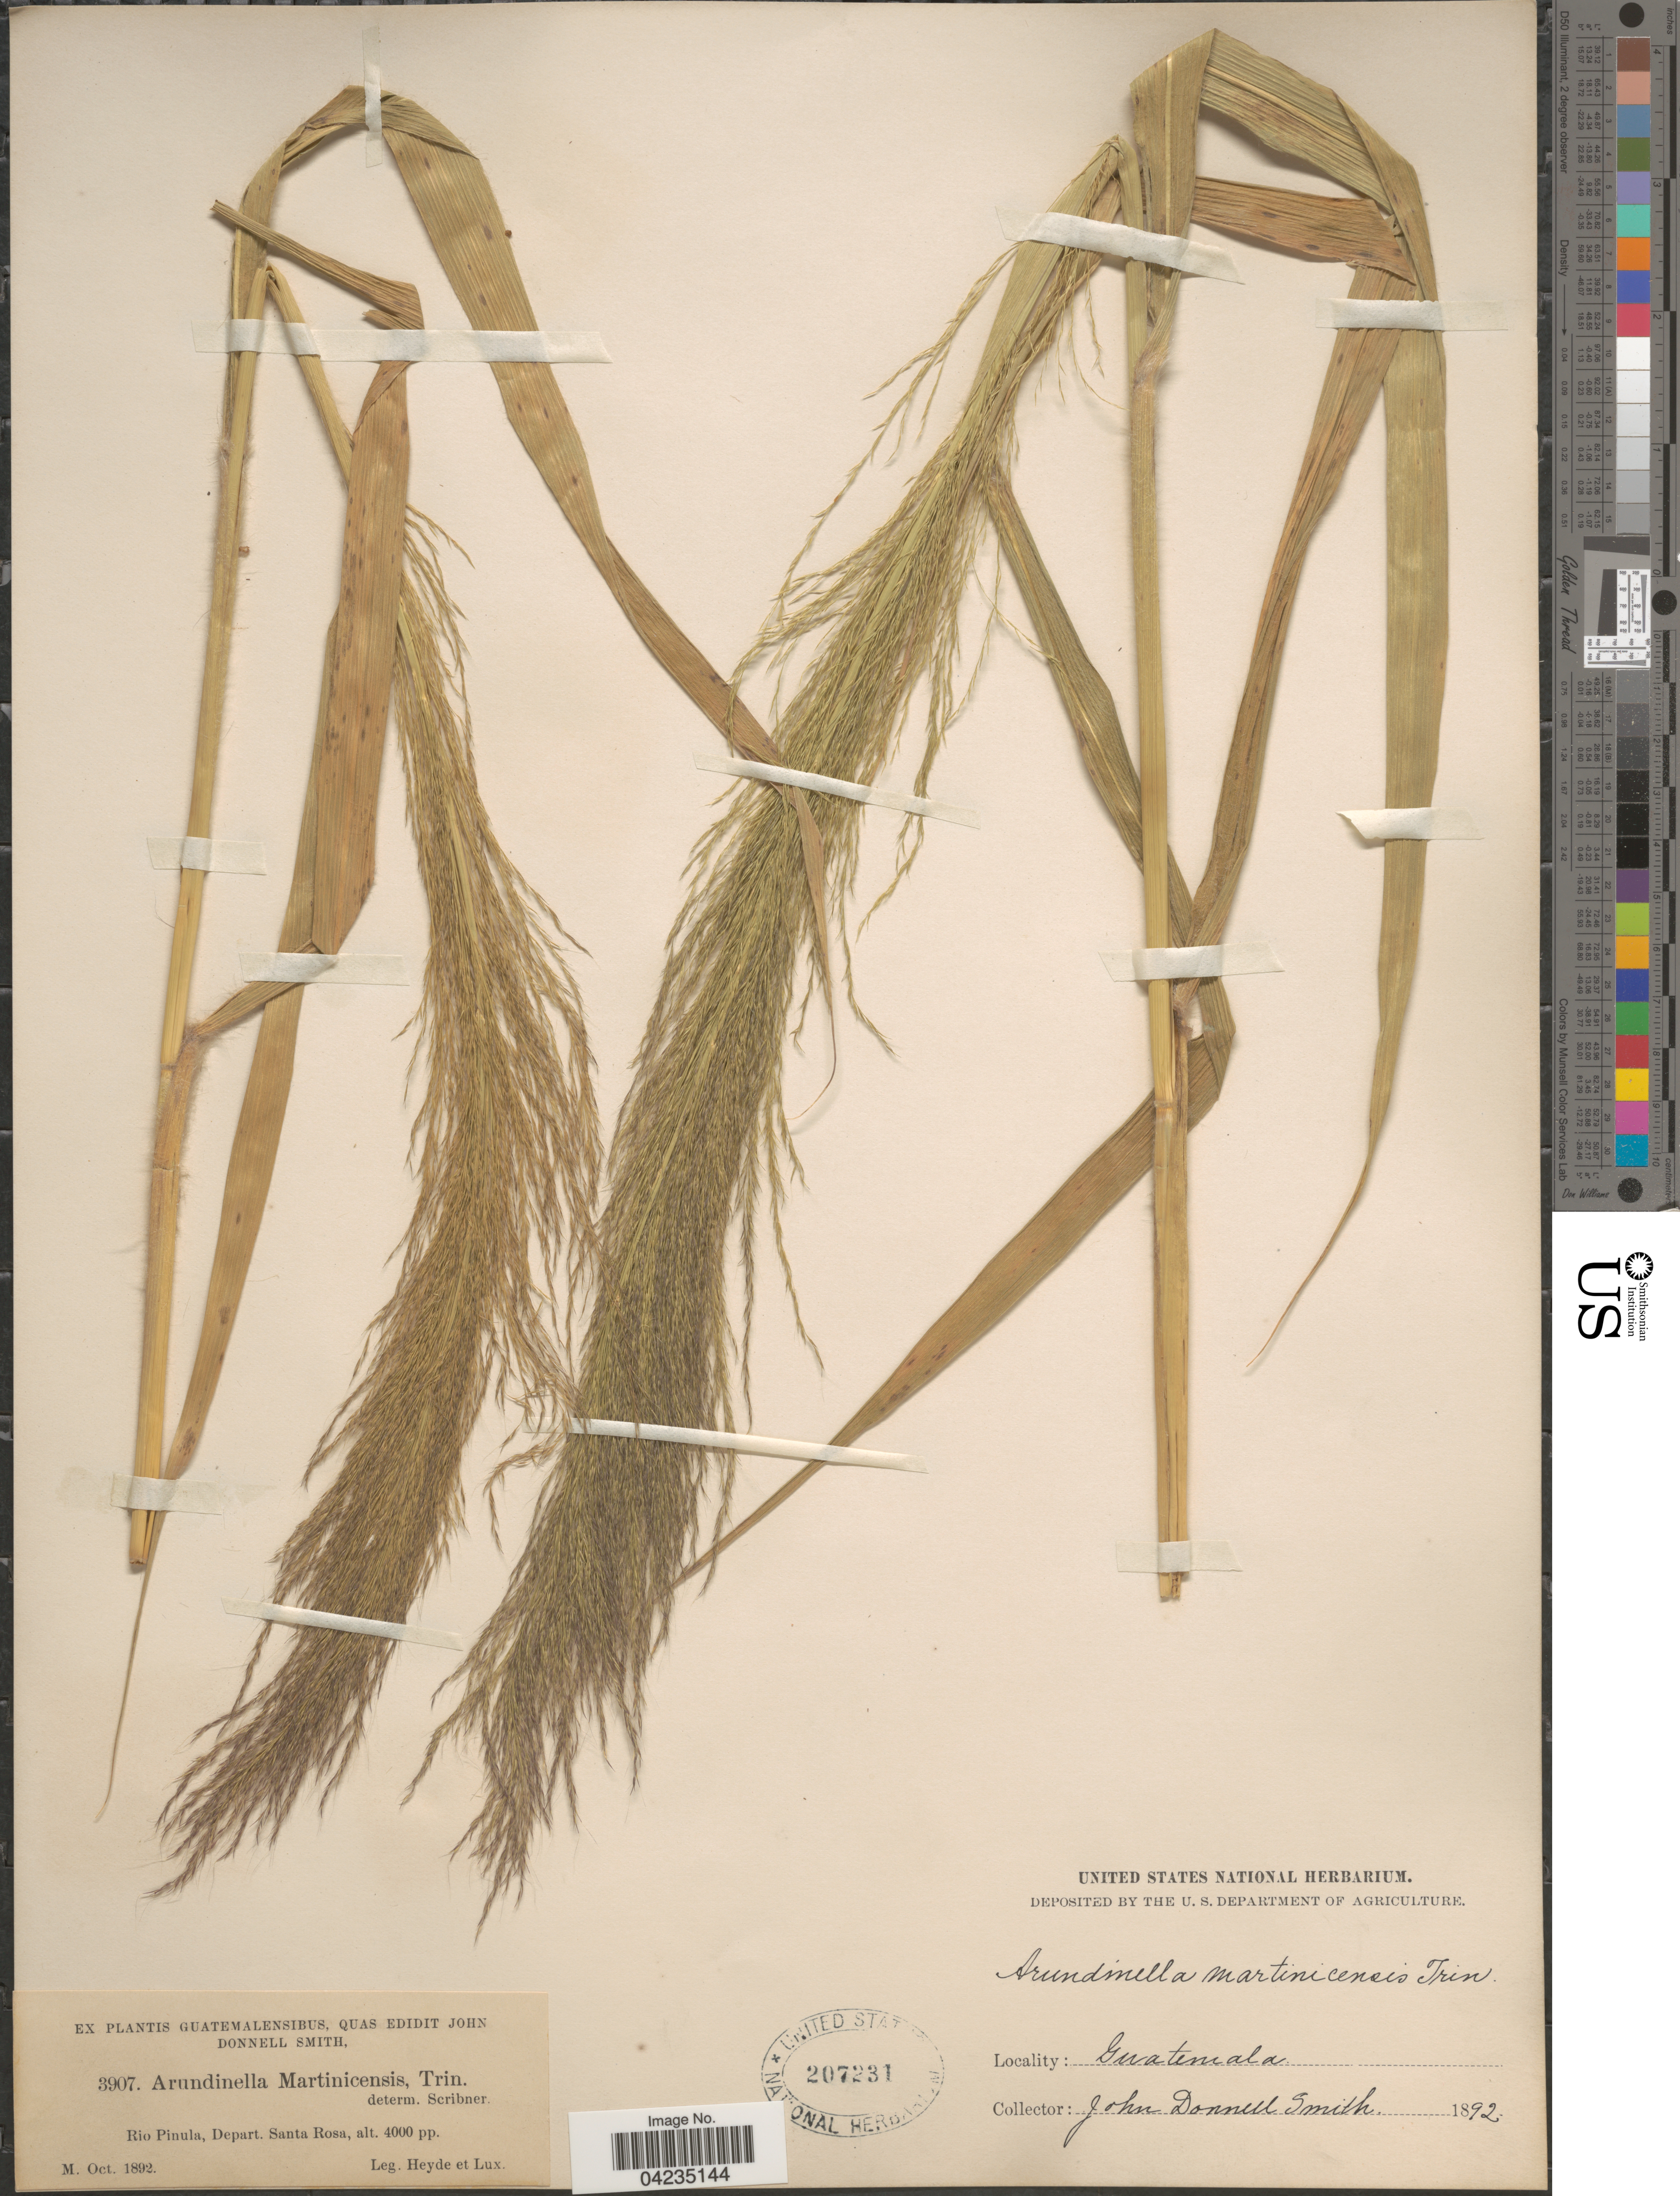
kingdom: Plantae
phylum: Tracheophyta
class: Liliopsida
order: Poales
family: Poaceae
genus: Arundinella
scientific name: Arundinella deppeana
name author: Nees ex Steud.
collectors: Heyde & Lux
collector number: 3907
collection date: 1892-10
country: Guatemala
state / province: Santa Rosa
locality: Rio Pinula, Depart. Santa Rosa.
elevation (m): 1219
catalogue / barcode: US 207231